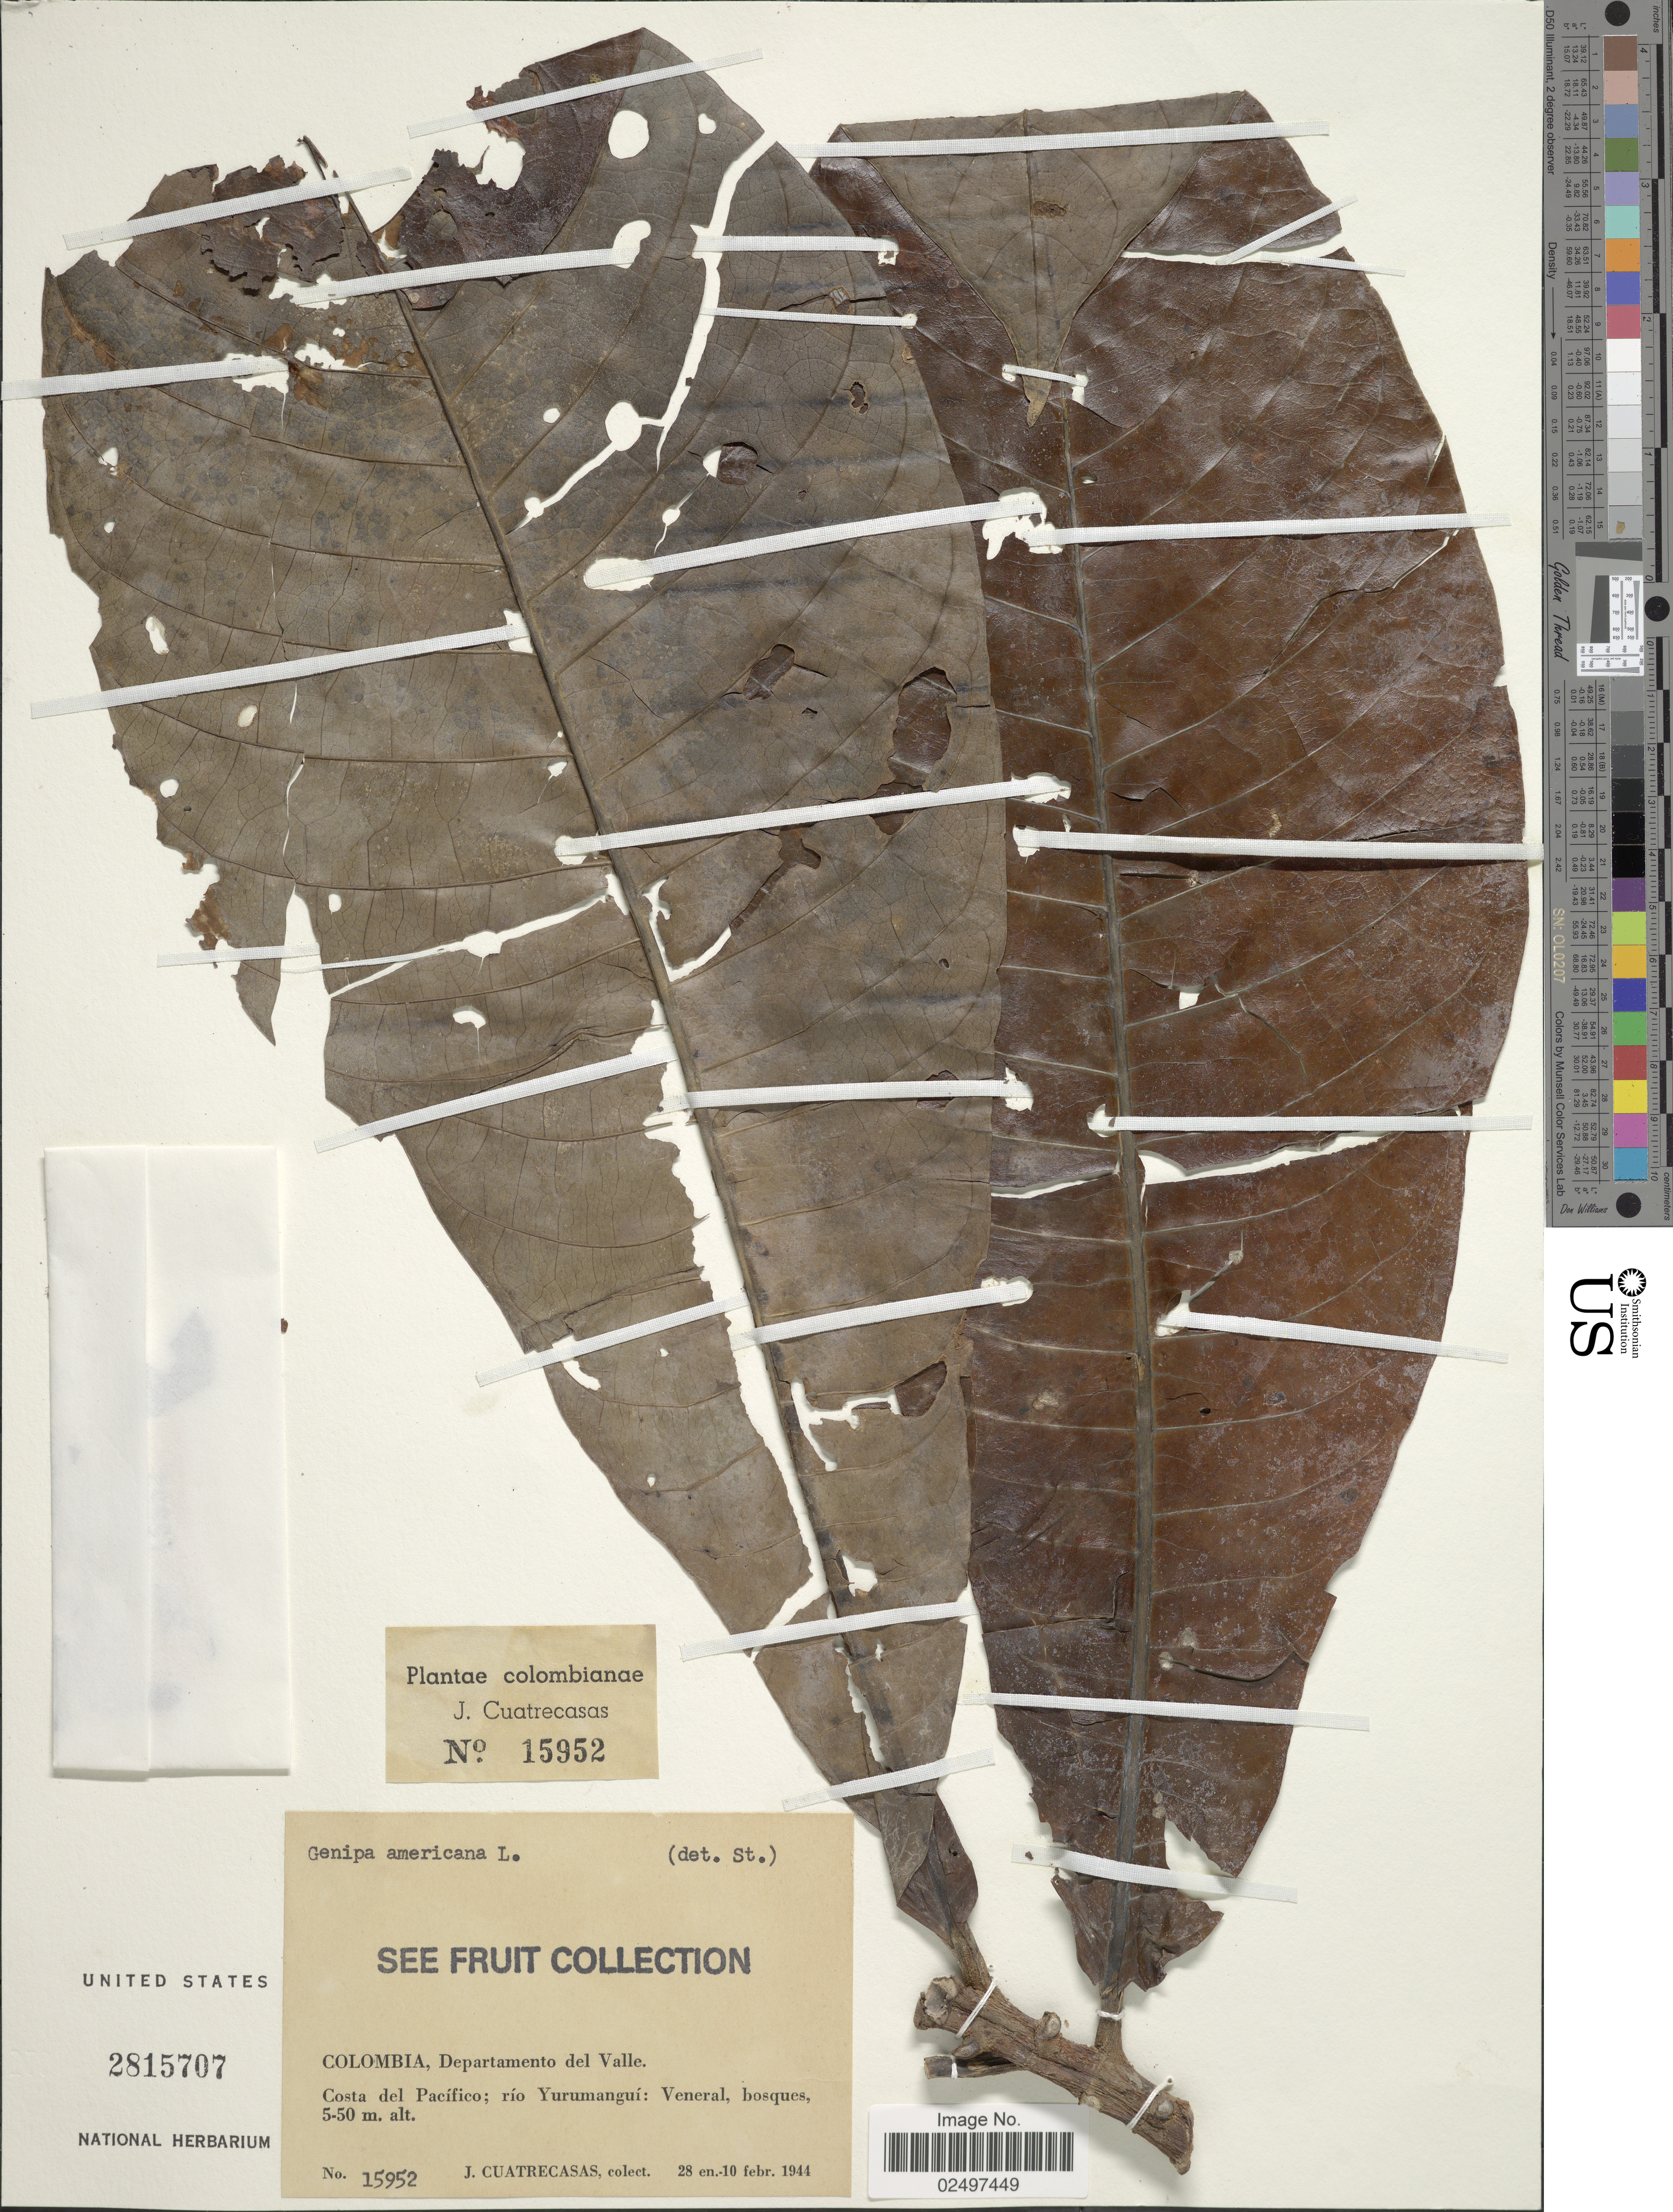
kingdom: Plantae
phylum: Tracheophyta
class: Magnoliopsida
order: Gentianales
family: Rubiaceae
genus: Genipa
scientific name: Genipa americana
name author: L.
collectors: J. Cuatrecasas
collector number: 15952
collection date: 1944-01-28/1944-02-10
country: Colombia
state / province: Valle del Cauca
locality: Departamento del Valle. Costa del Pacifico; rio Yurumangui: Veneral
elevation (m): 5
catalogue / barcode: US 2815707